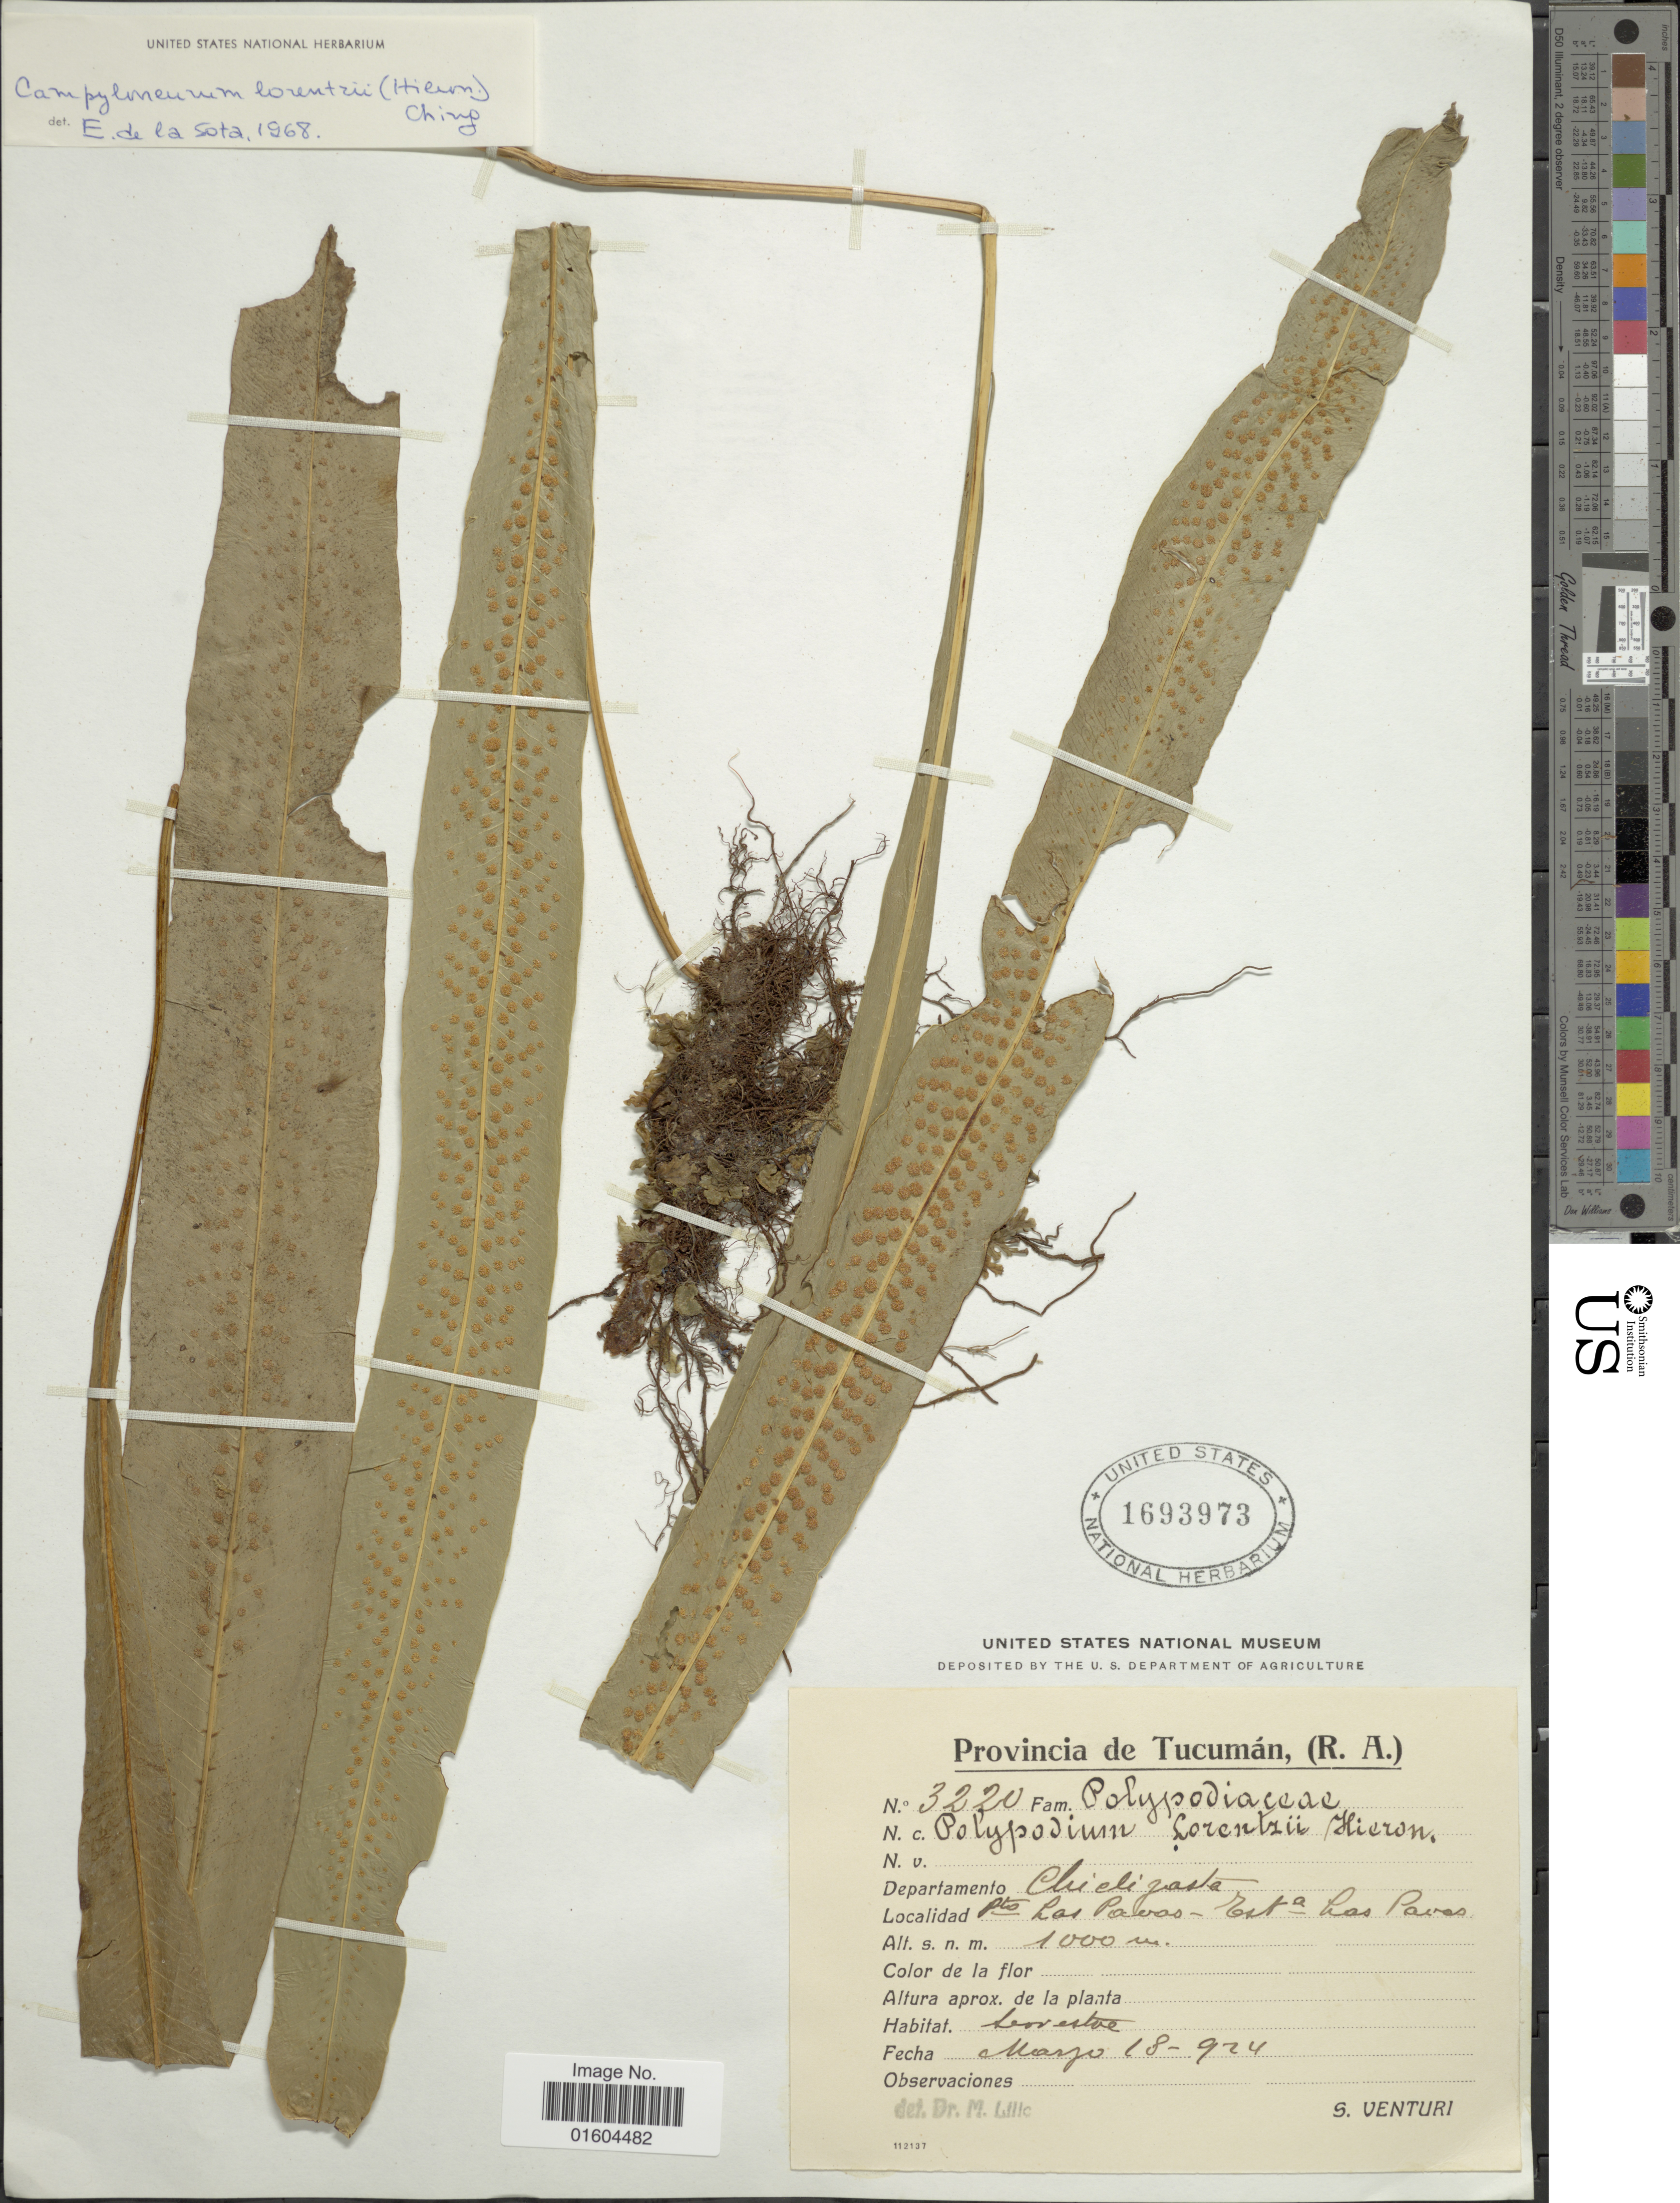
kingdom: Plantae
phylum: Tracheophyta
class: Polypodiopsida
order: Polypodiales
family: Polypodiaceae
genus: Campyloneurum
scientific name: Campyloneurum lorentzii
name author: (Hieron.) Ching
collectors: S. Venturi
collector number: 3220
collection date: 1924-03-18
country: Argentina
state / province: Tucuman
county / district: Chicligasta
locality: Pto. Las Pavas. - Esta Las Pavas.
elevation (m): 1000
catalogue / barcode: US 1693973